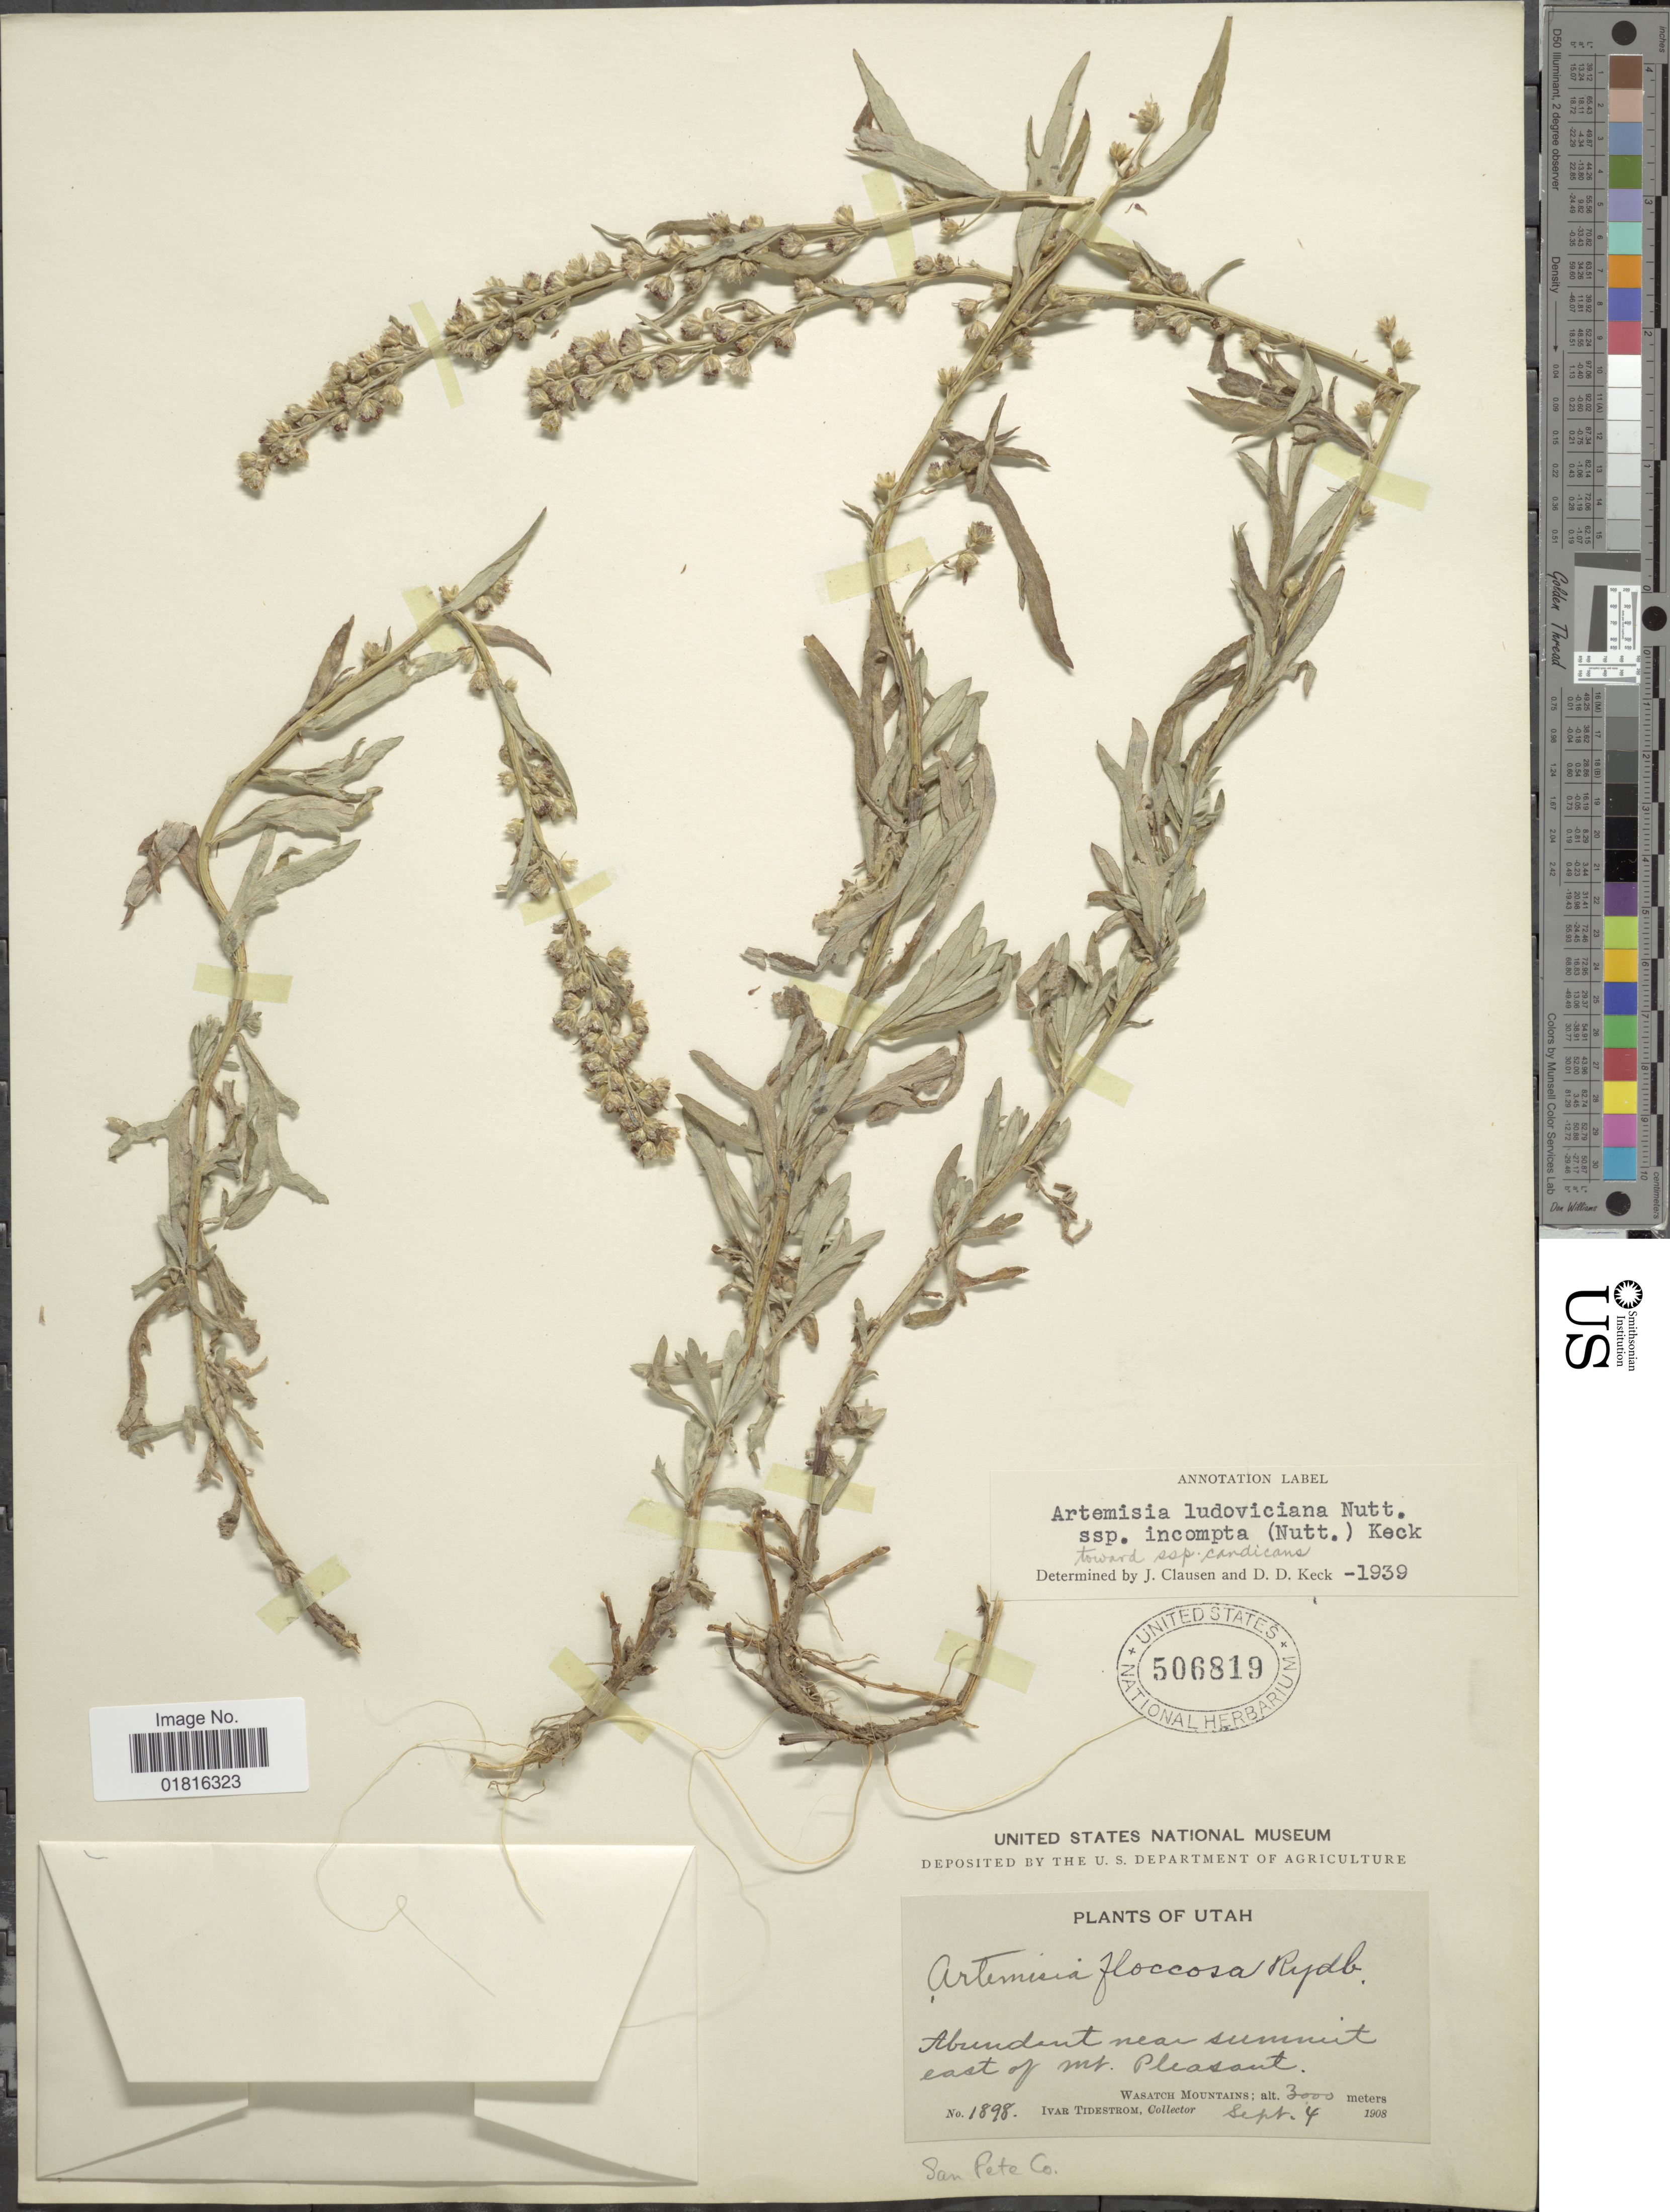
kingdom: Plantae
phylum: Tracheophyta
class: Magnoliopsida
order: Asterales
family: Asteraceae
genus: Artemisia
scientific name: Artemisia ludoviciana subsp. incompta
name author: (Nutt.) D.D. Keck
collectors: I. F. Tidestrom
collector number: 1898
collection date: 1908-09-04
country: United States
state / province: Utah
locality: Abundant near summit east of Mt Pleasant, Wasatch Mountains, San Pete Co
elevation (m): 3000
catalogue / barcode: US 506819